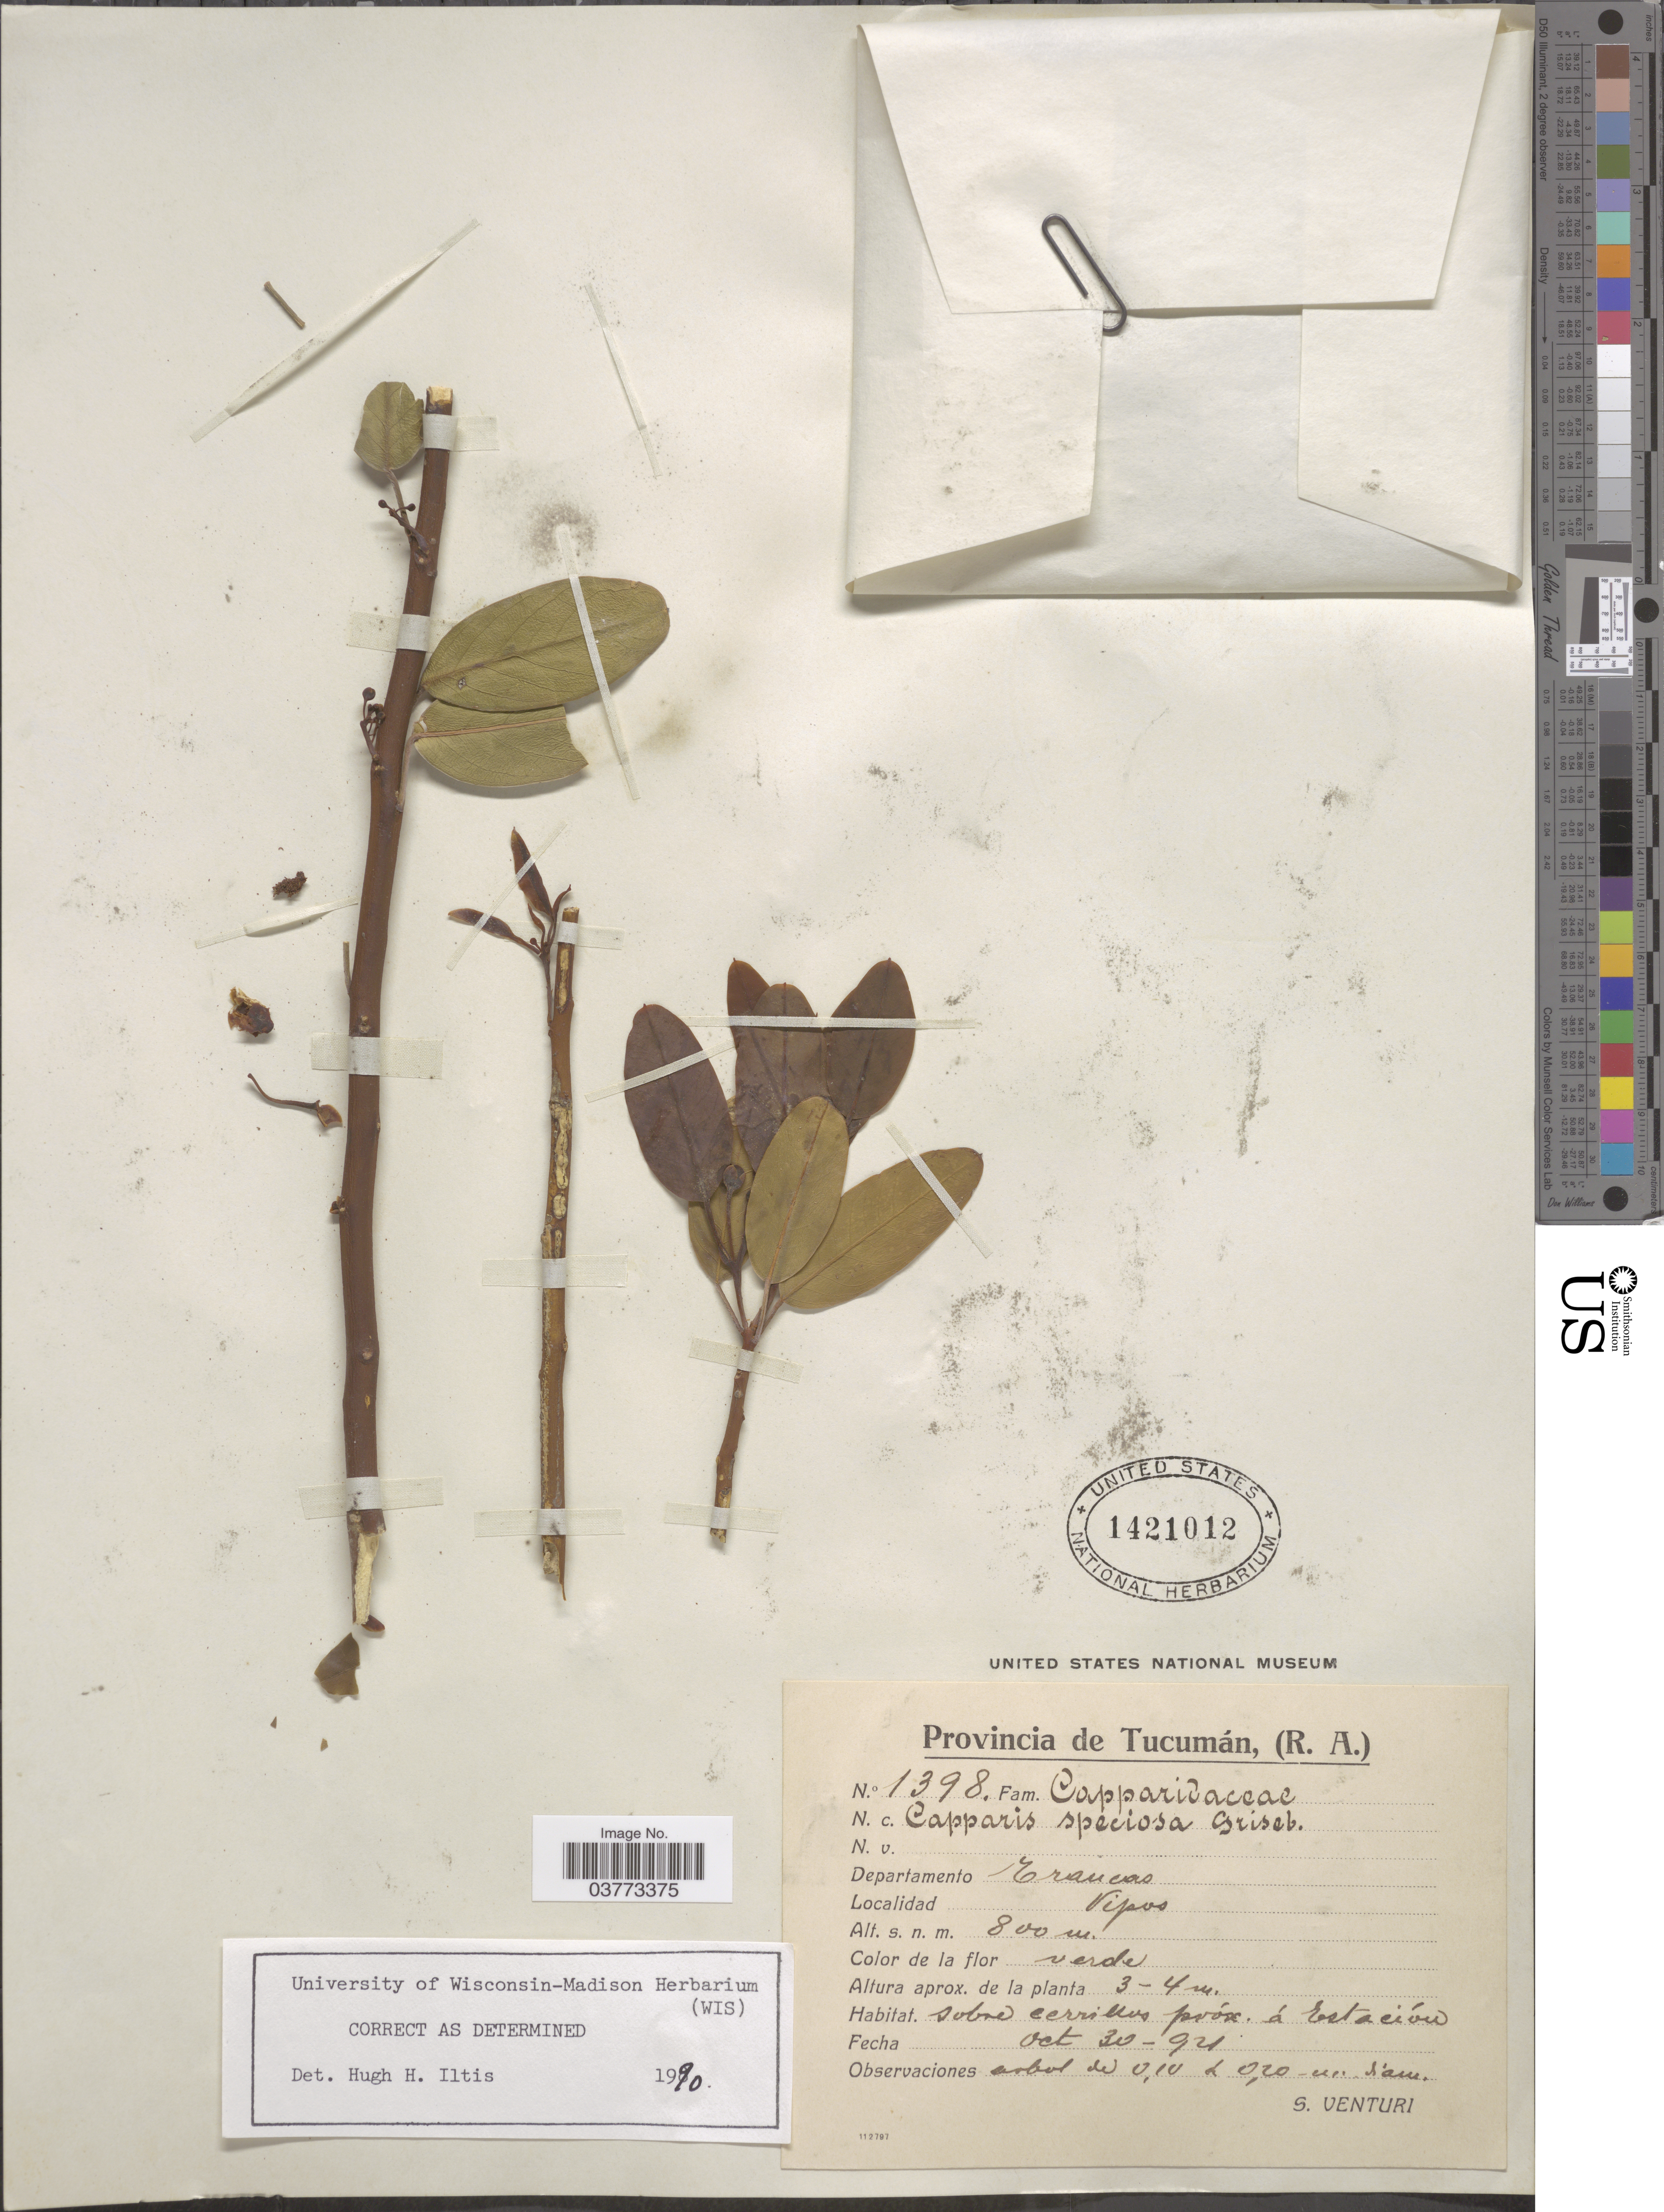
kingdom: Plantae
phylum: Tracheophyta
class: Magnoliopsida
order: Brassicales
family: Capparaceae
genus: Anisocapparis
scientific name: Anisocapparis speciosa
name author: (Griseb.) Cornejo & Iltis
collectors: S. Venturi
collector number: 1398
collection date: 1921-10-30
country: Argentina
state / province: Tucuman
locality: Departamento Trancas. Vipos.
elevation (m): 800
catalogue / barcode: US 1421012